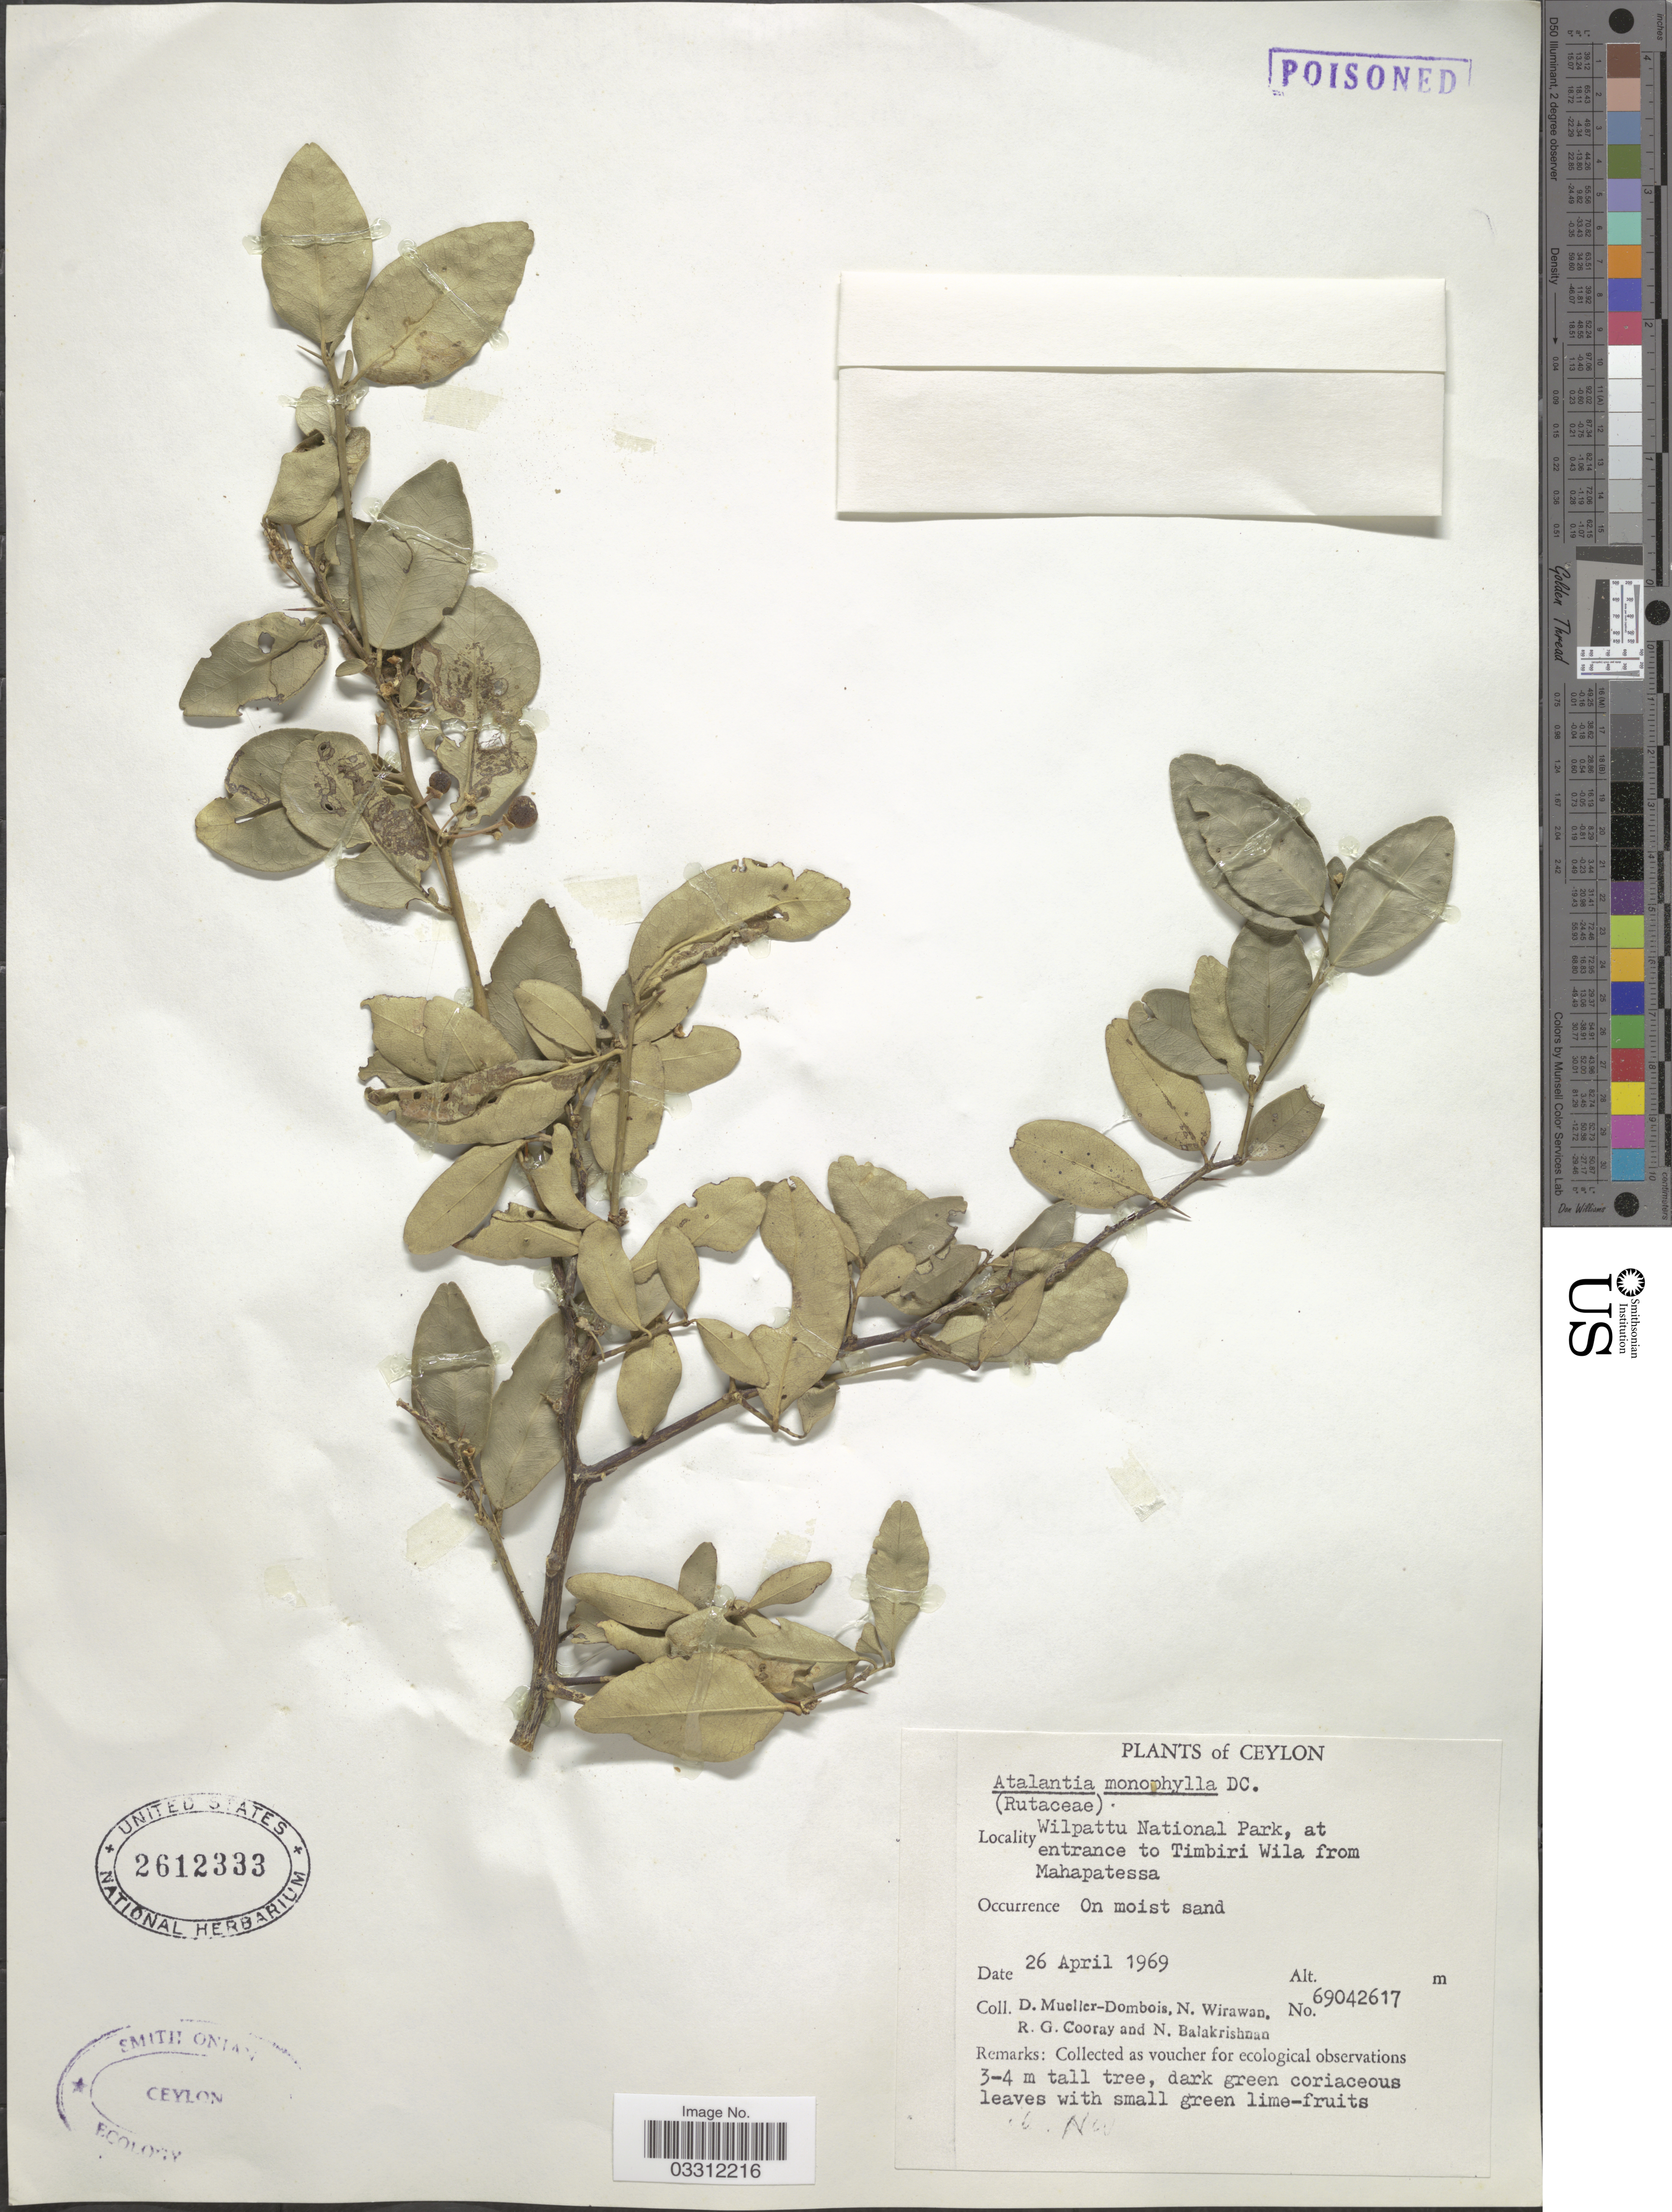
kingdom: Plantae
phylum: Tracheophyta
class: Magnoliopsida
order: Sapindales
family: Rutaceae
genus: Atalantia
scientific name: Atalantia monophylla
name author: (L.) DC.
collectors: D. Mueller-Dombois, N. Wirawan, R. Cooray & N. Balakrishnan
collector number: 69042617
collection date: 1969-04-26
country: Sri Lanka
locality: Ceylon, Wilpattu National Park, at entrance to Timbiri Wila from Mahapatessa.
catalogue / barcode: US 2612333